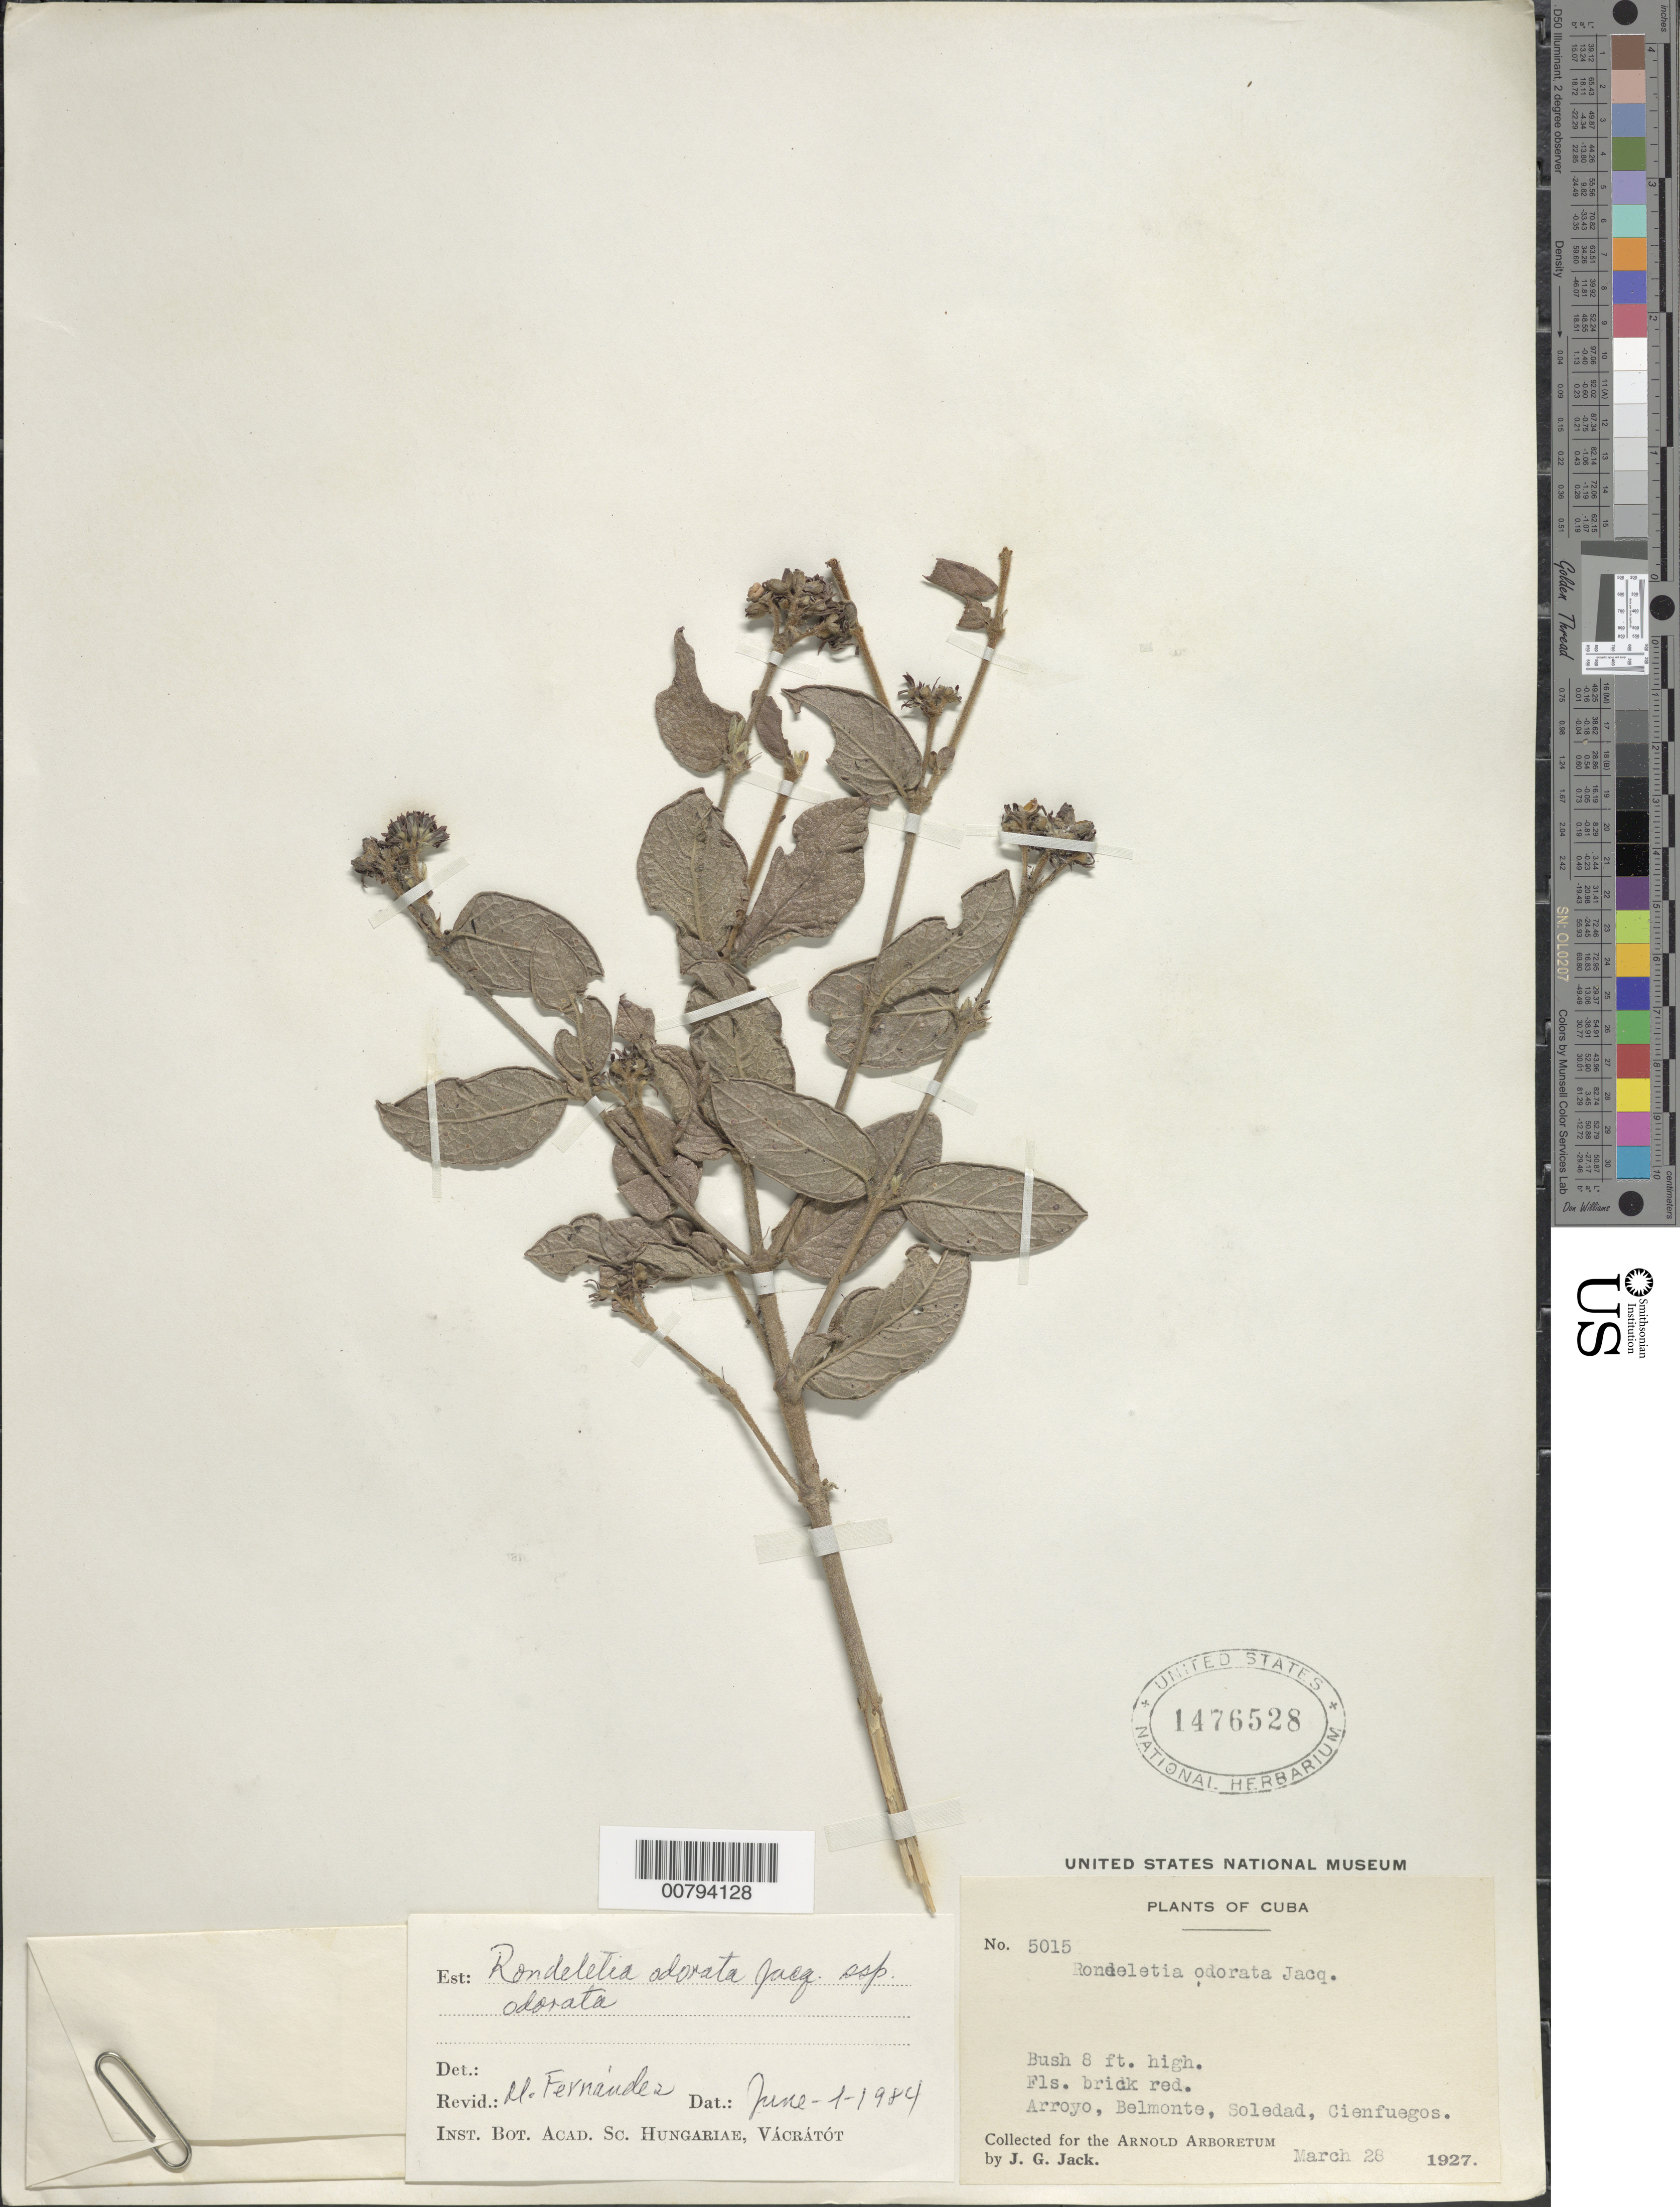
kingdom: Plantae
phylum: Tracheophyta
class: Magnoliopsida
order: Gentianales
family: Rubiaceae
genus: Rondeletia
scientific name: Rondeletia odorata subsp. odorata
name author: Jacq.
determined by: Fernandez, M.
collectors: J. G. Jack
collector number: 5015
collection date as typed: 28 Mar 1927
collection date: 1927-03-28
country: Cuba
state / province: Cienfuegos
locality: Arroyo, Belmonte, Soledad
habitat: Arroya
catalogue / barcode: US 1476528